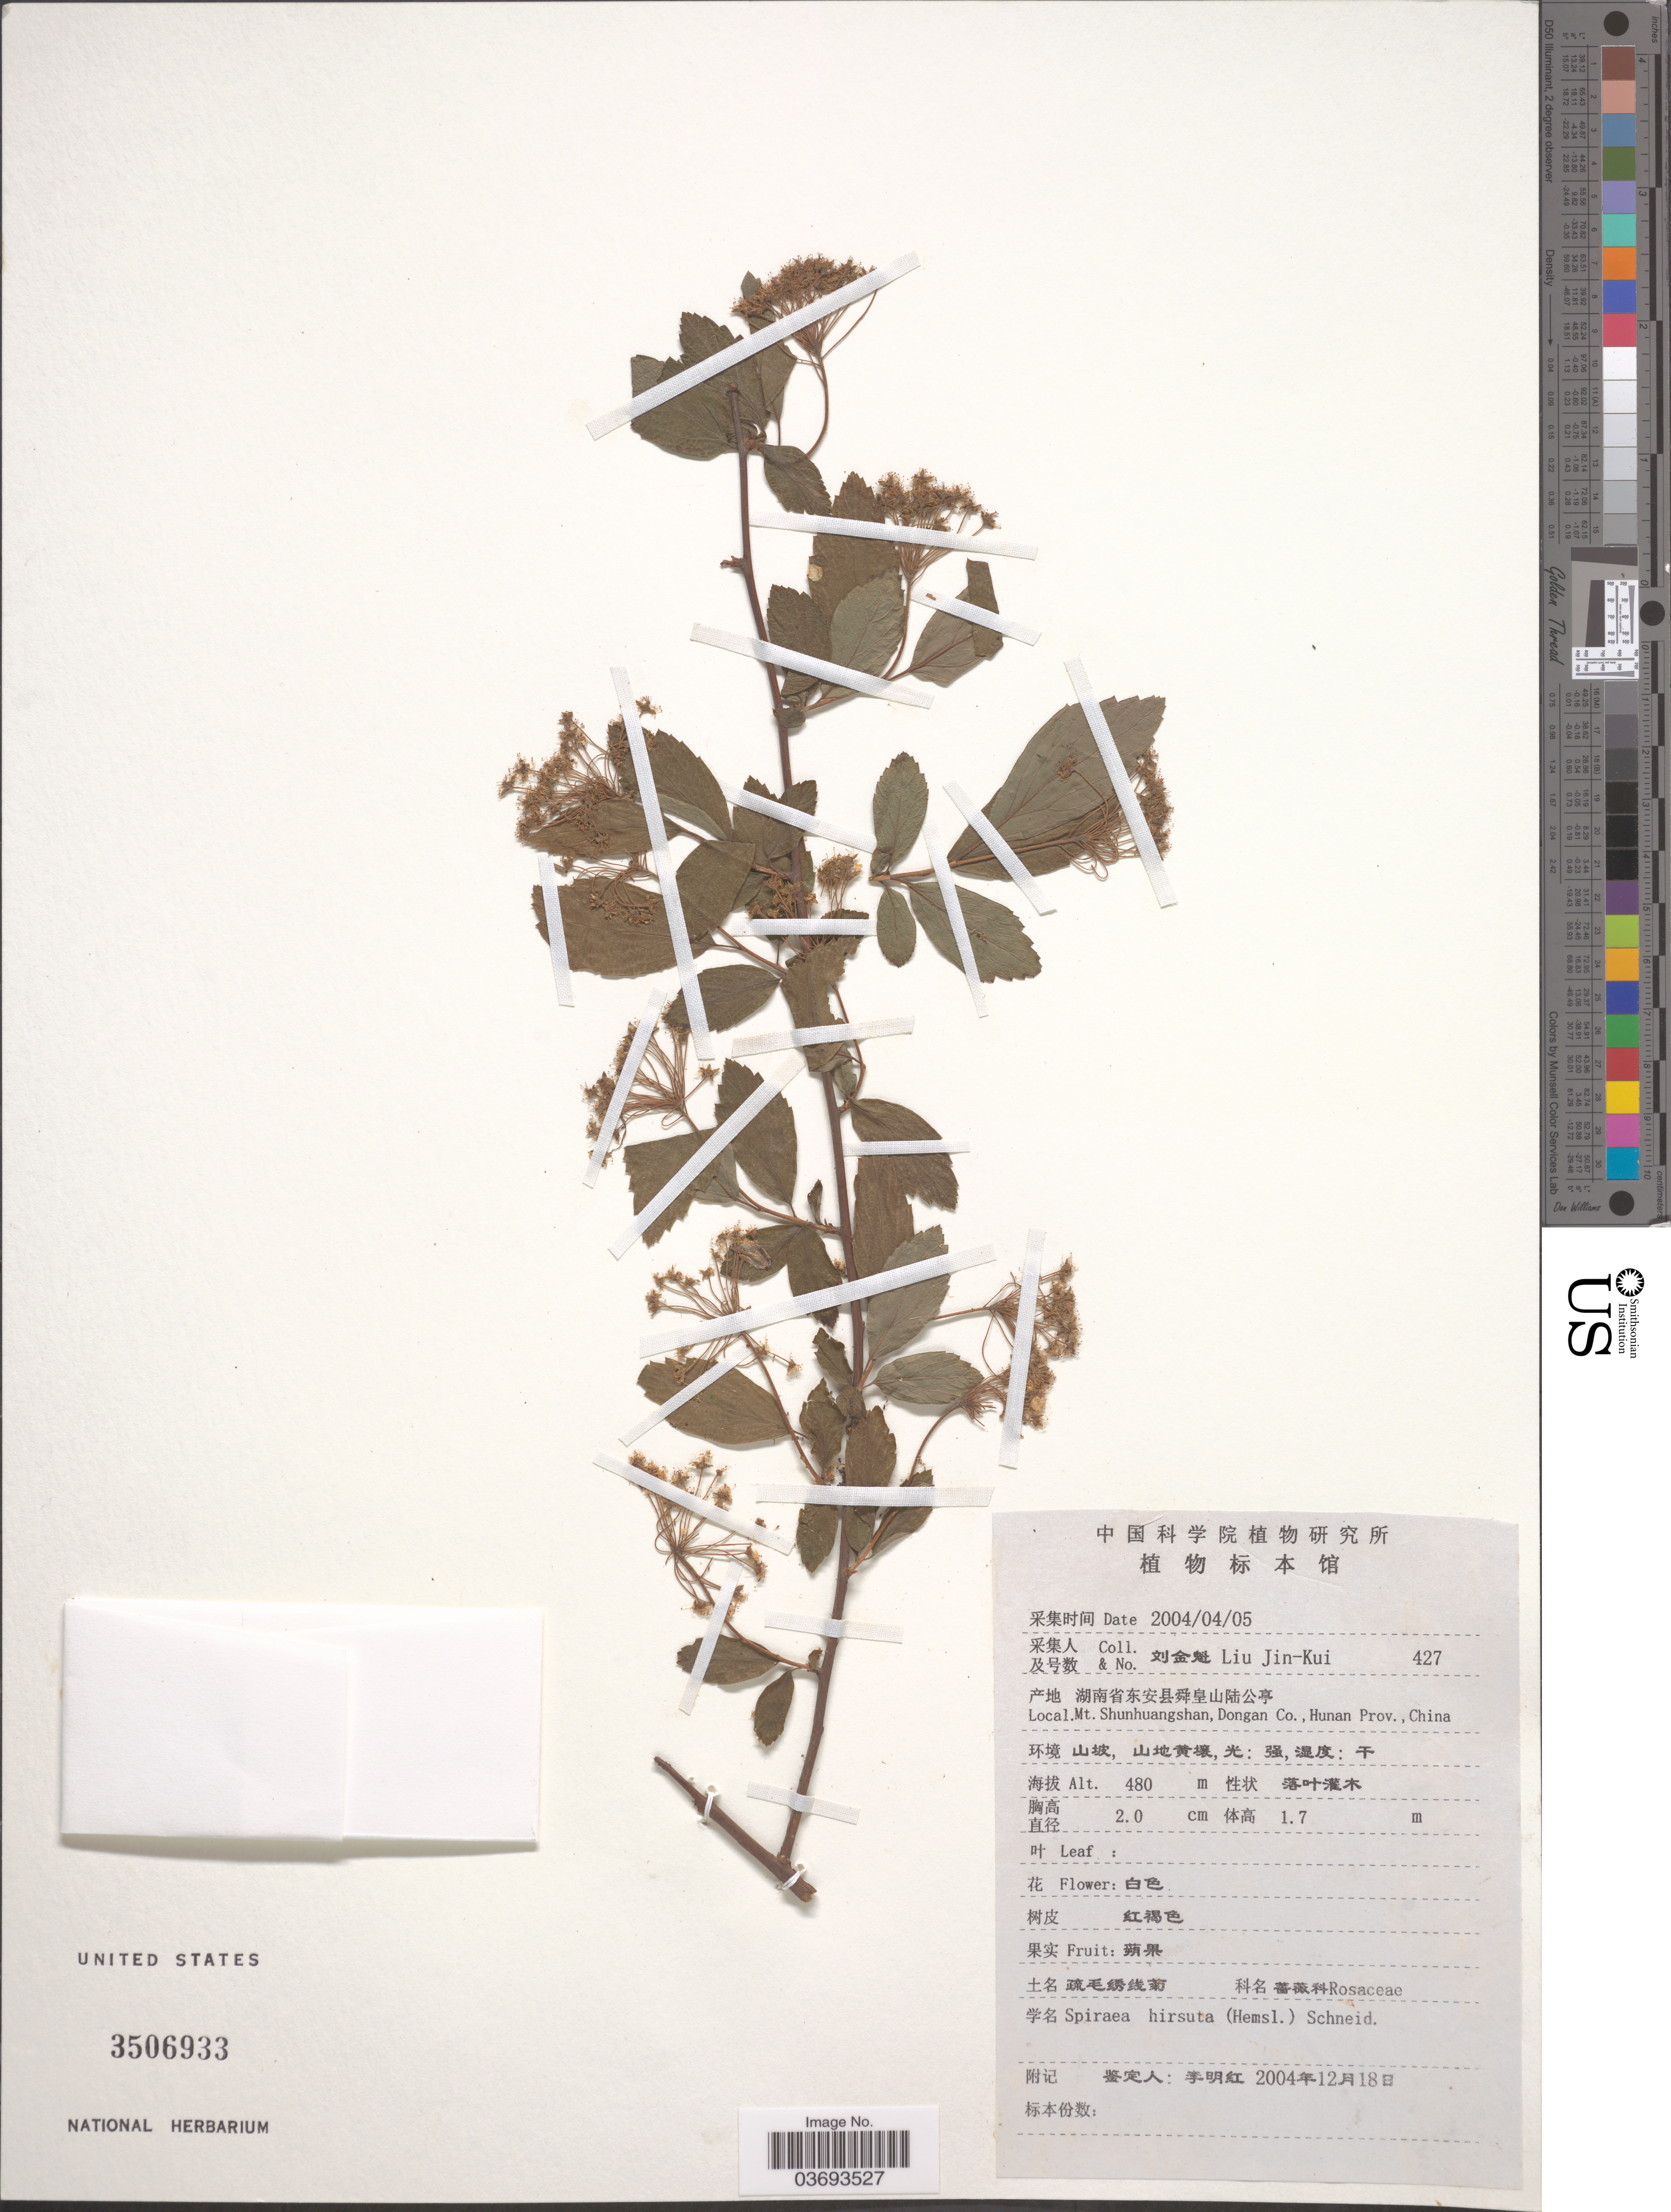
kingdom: Plantae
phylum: Tracheophyta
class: Magnoliopsida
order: Rosales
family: Rosaceae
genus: Spiraea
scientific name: Spiraea hirsuta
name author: (Hemsl.) C.K. Schneid.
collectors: Liu Jin-Kui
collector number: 427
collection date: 2004-04-05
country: China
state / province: Hunan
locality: Mt. Shunhuangshan, Dongan Co.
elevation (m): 480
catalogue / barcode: US 3506933